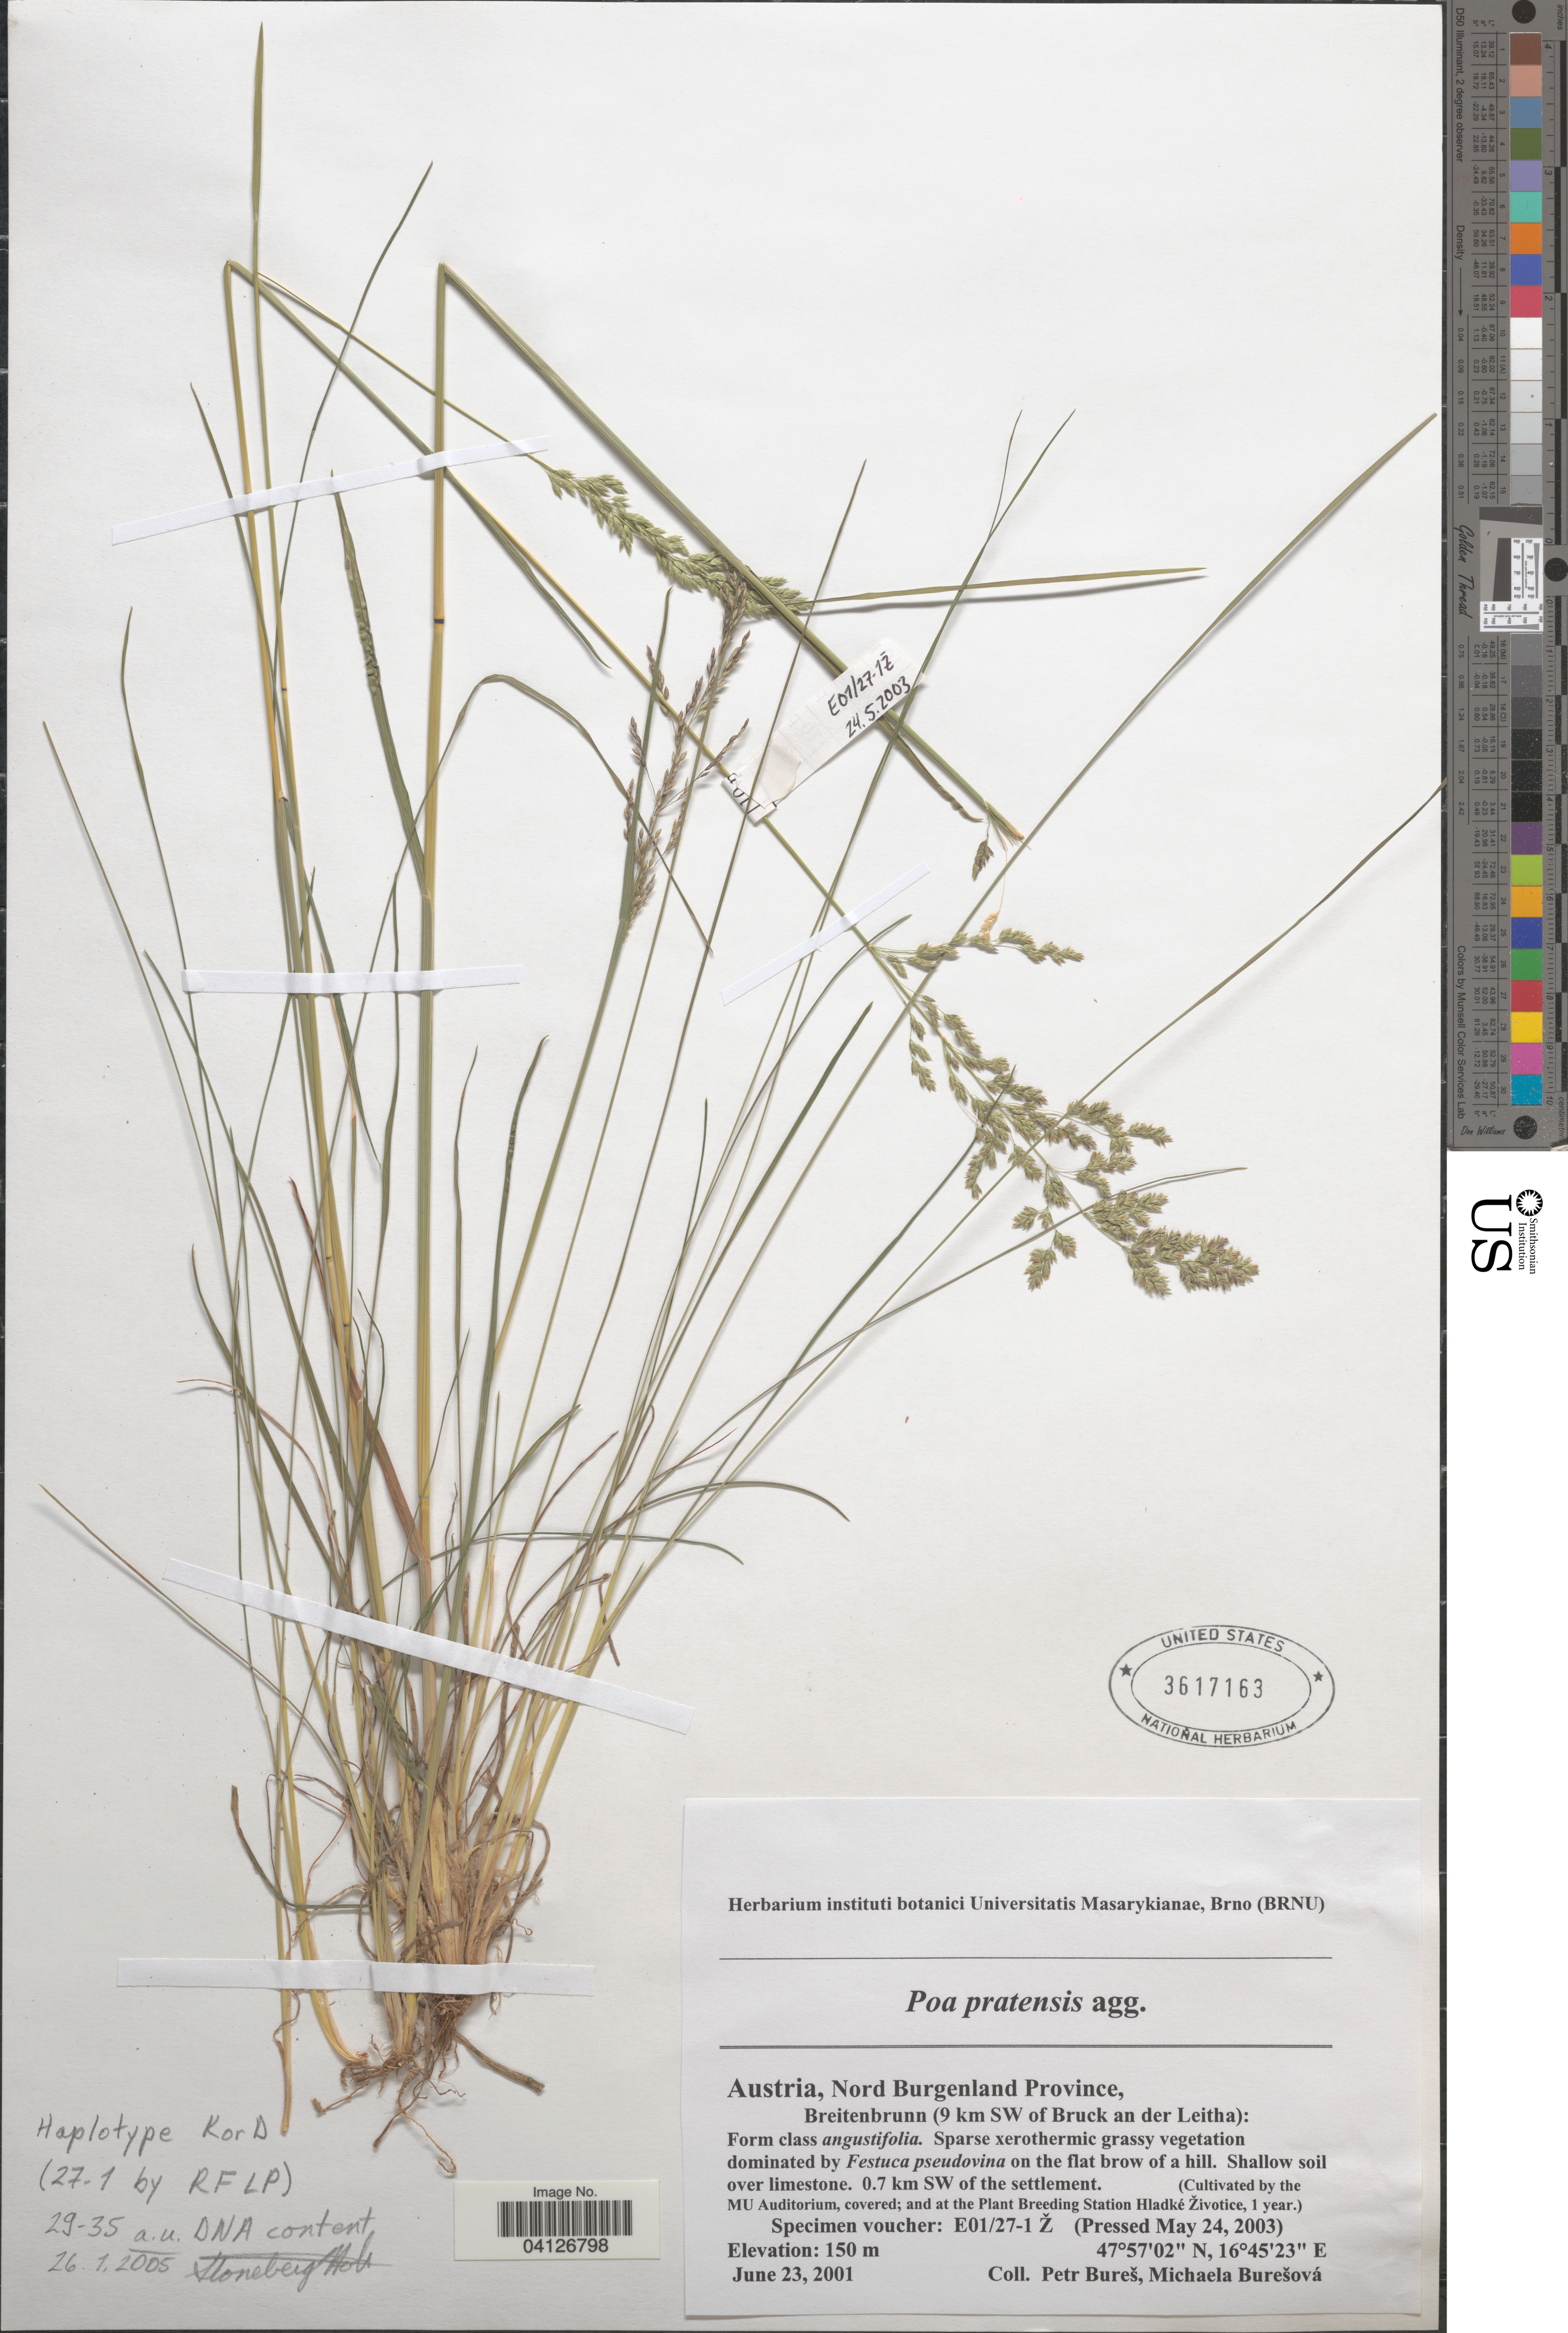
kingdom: Plantae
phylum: Tracheophyta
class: Liliopsida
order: Poales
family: Poaceae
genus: Poa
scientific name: Poa pratensis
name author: L.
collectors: Ex herb. instituti botanici Universitatis Masarykianae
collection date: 2003-05-24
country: Czechia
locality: By the MU Auditorium, covered; and at the Plant Breeding Station Hladké Životice, 1 year.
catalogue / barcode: US 3617163